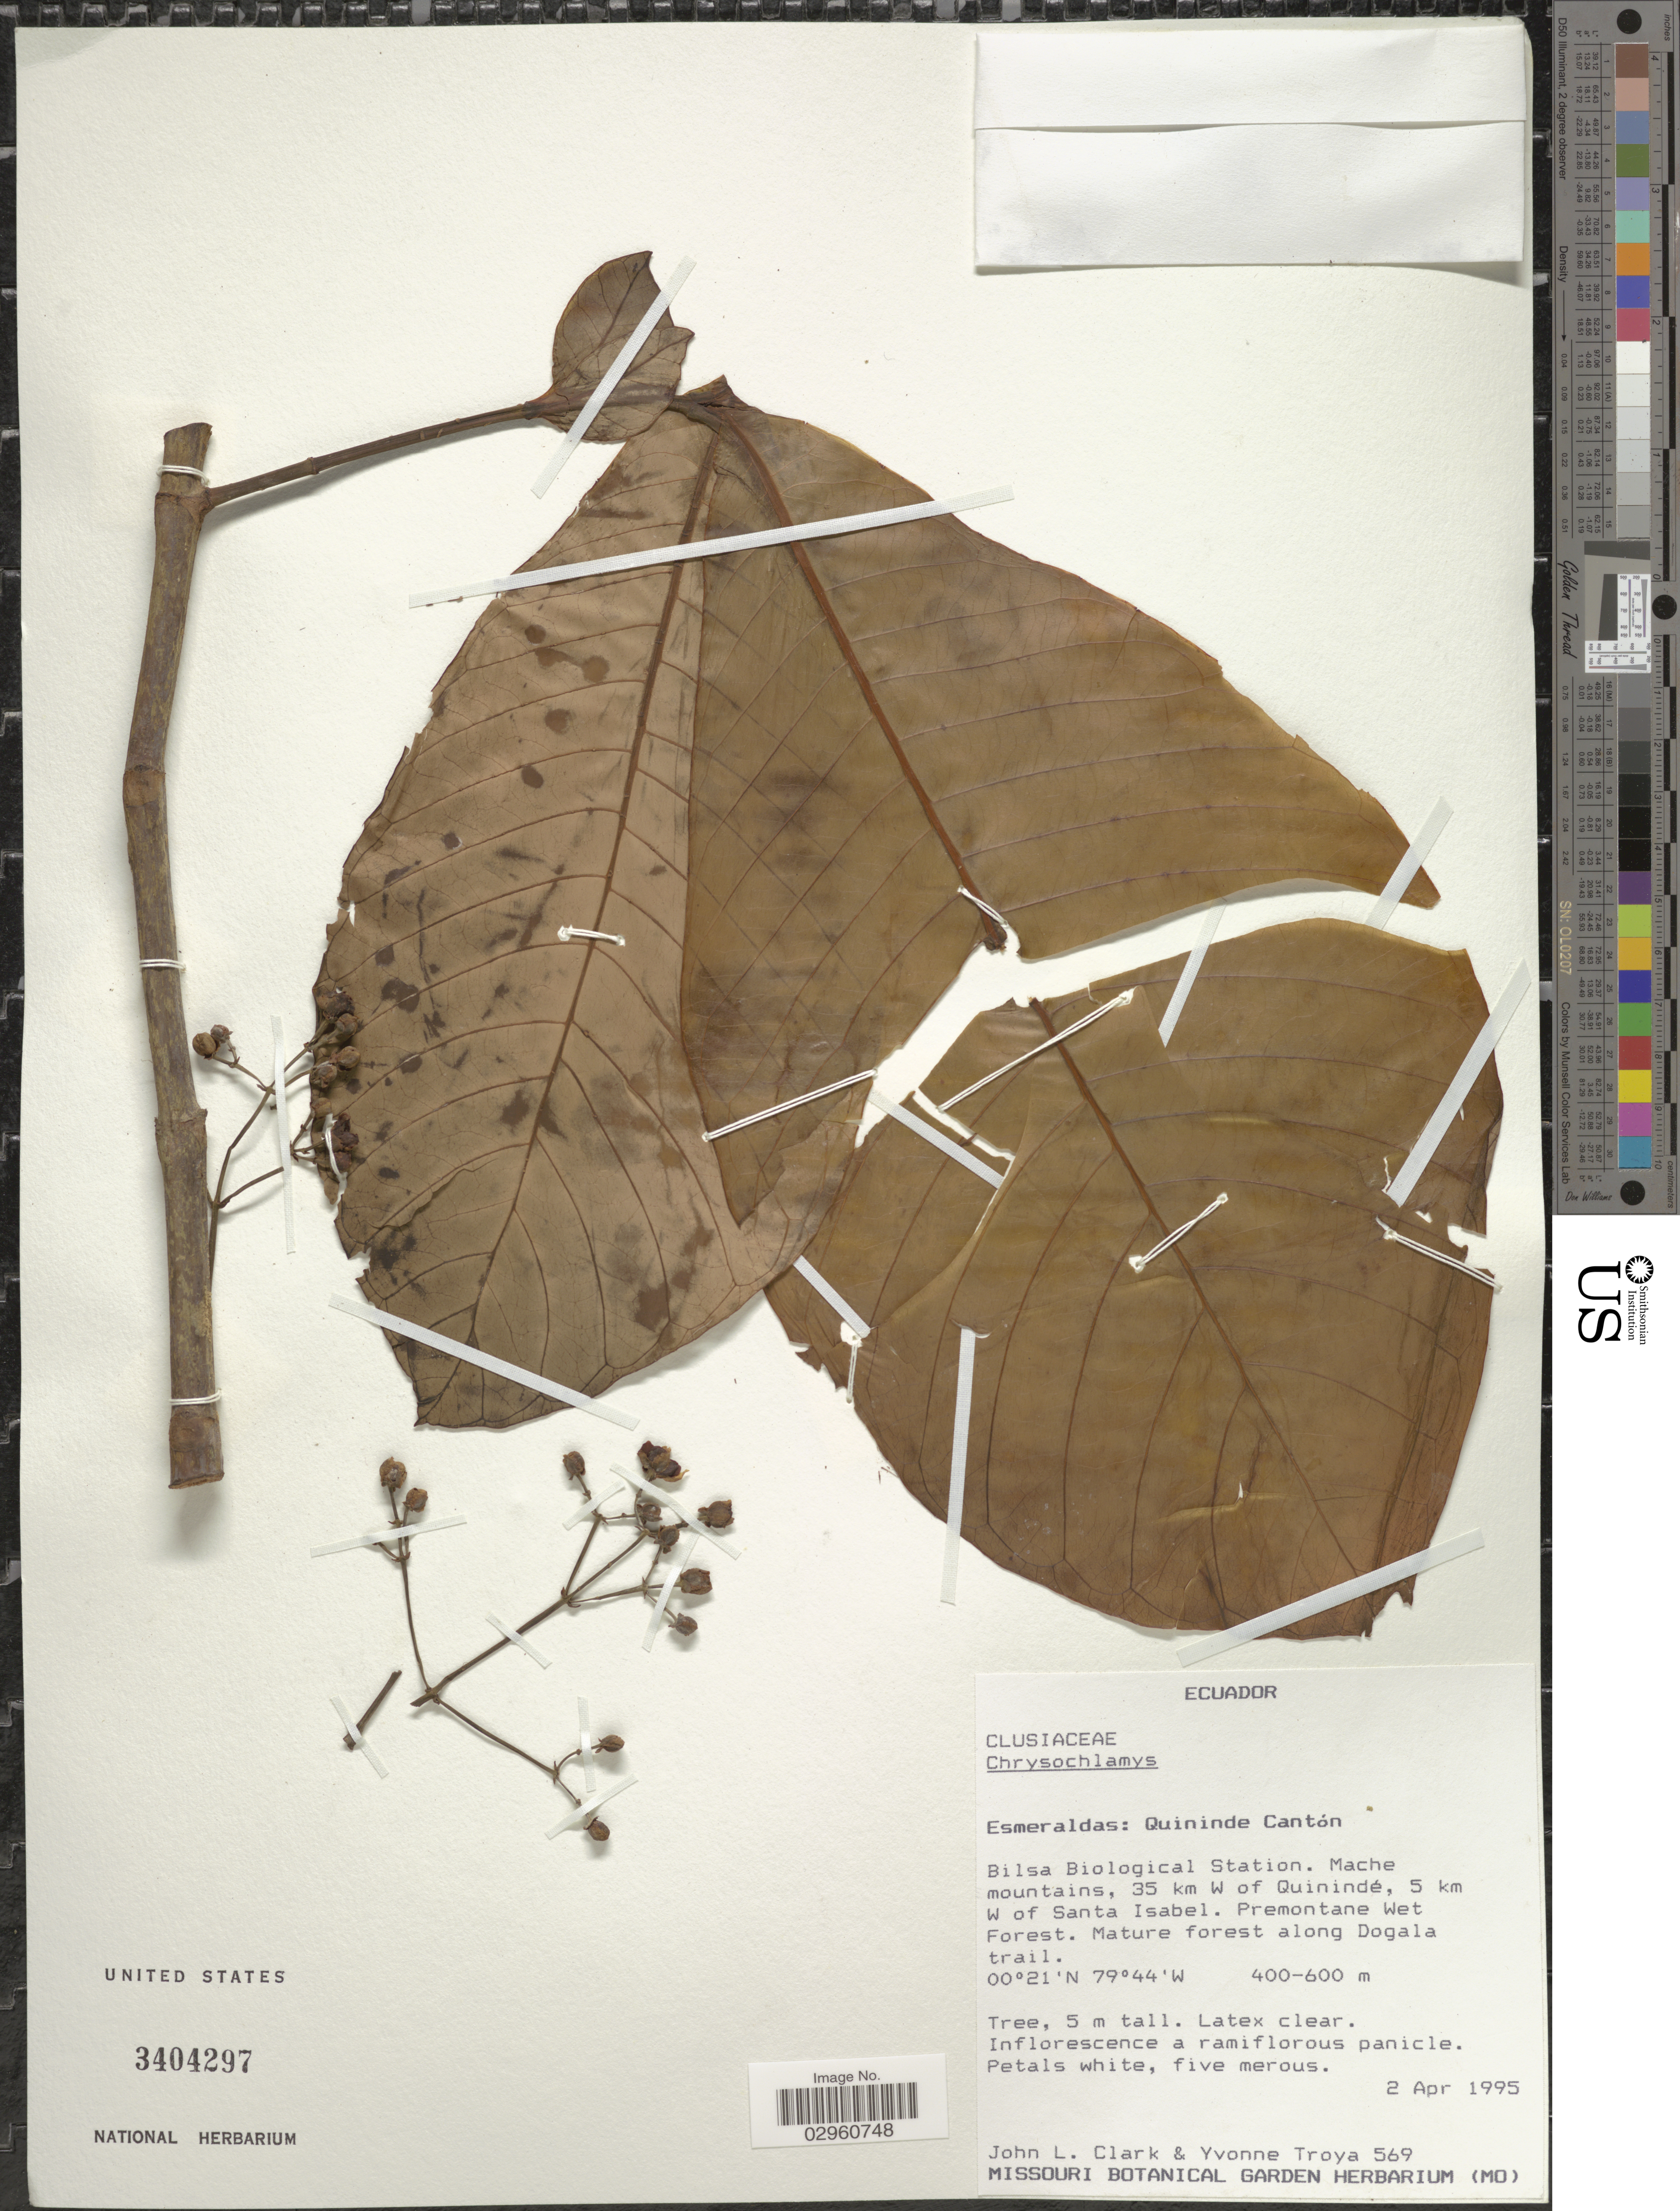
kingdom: Plantae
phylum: Tracheophyta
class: Magnoliopsida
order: Malpighiales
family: Clusiaceae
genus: Chrysochlamys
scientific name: Chrysochlamys sp.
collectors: J. L. Clark & Y. Troya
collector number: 569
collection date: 1995-04-02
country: Ecuador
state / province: Esmeraldas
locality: Esmeraldas: Quininde Cantón. Bilsa Biological Station. Mache mountains, 35 km W of Quinindé, 5 km W of Santa Isabel.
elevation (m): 400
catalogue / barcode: US 3404297